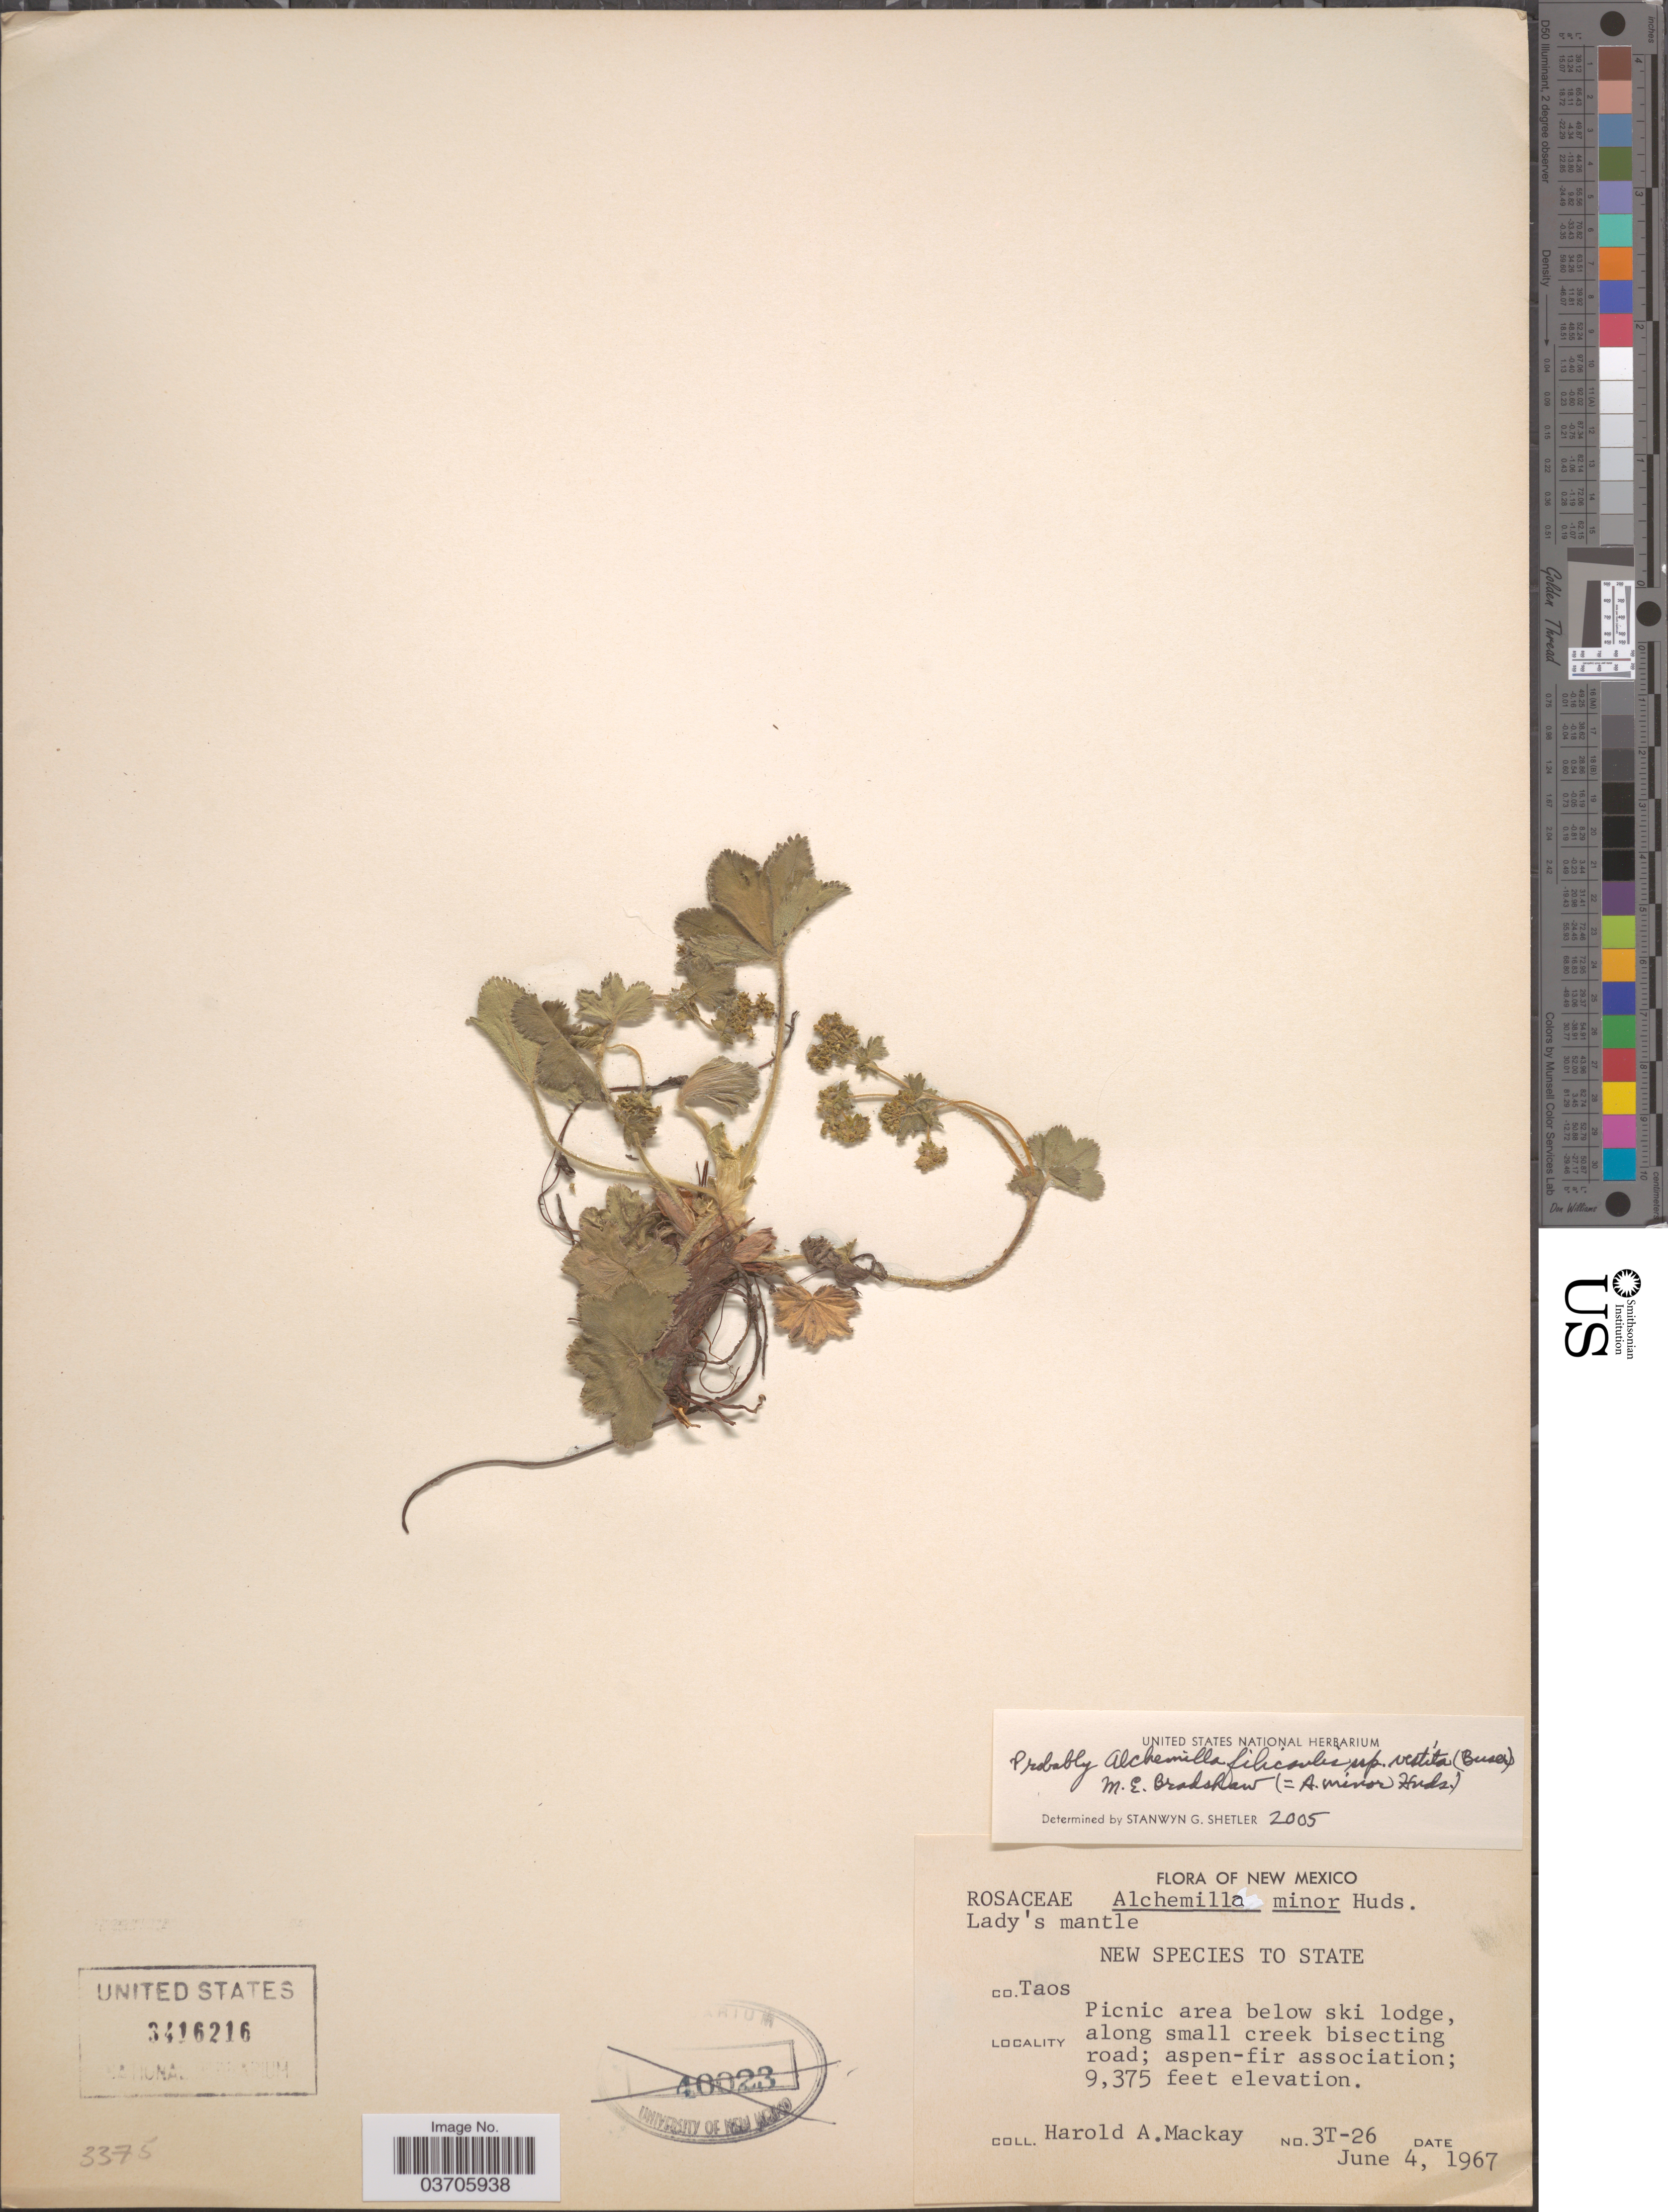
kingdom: Plantae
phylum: Tracheophyta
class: Magnoliopsida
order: Rosales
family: Rosaceae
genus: Alchemilla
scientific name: Alchemilla filicaulis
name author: Buser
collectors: H. Mackay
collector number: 3T-26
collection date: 1967-06-04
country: United States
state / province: New Mexico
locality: Co. Taos.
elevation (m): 2858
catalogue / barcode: US 3416216